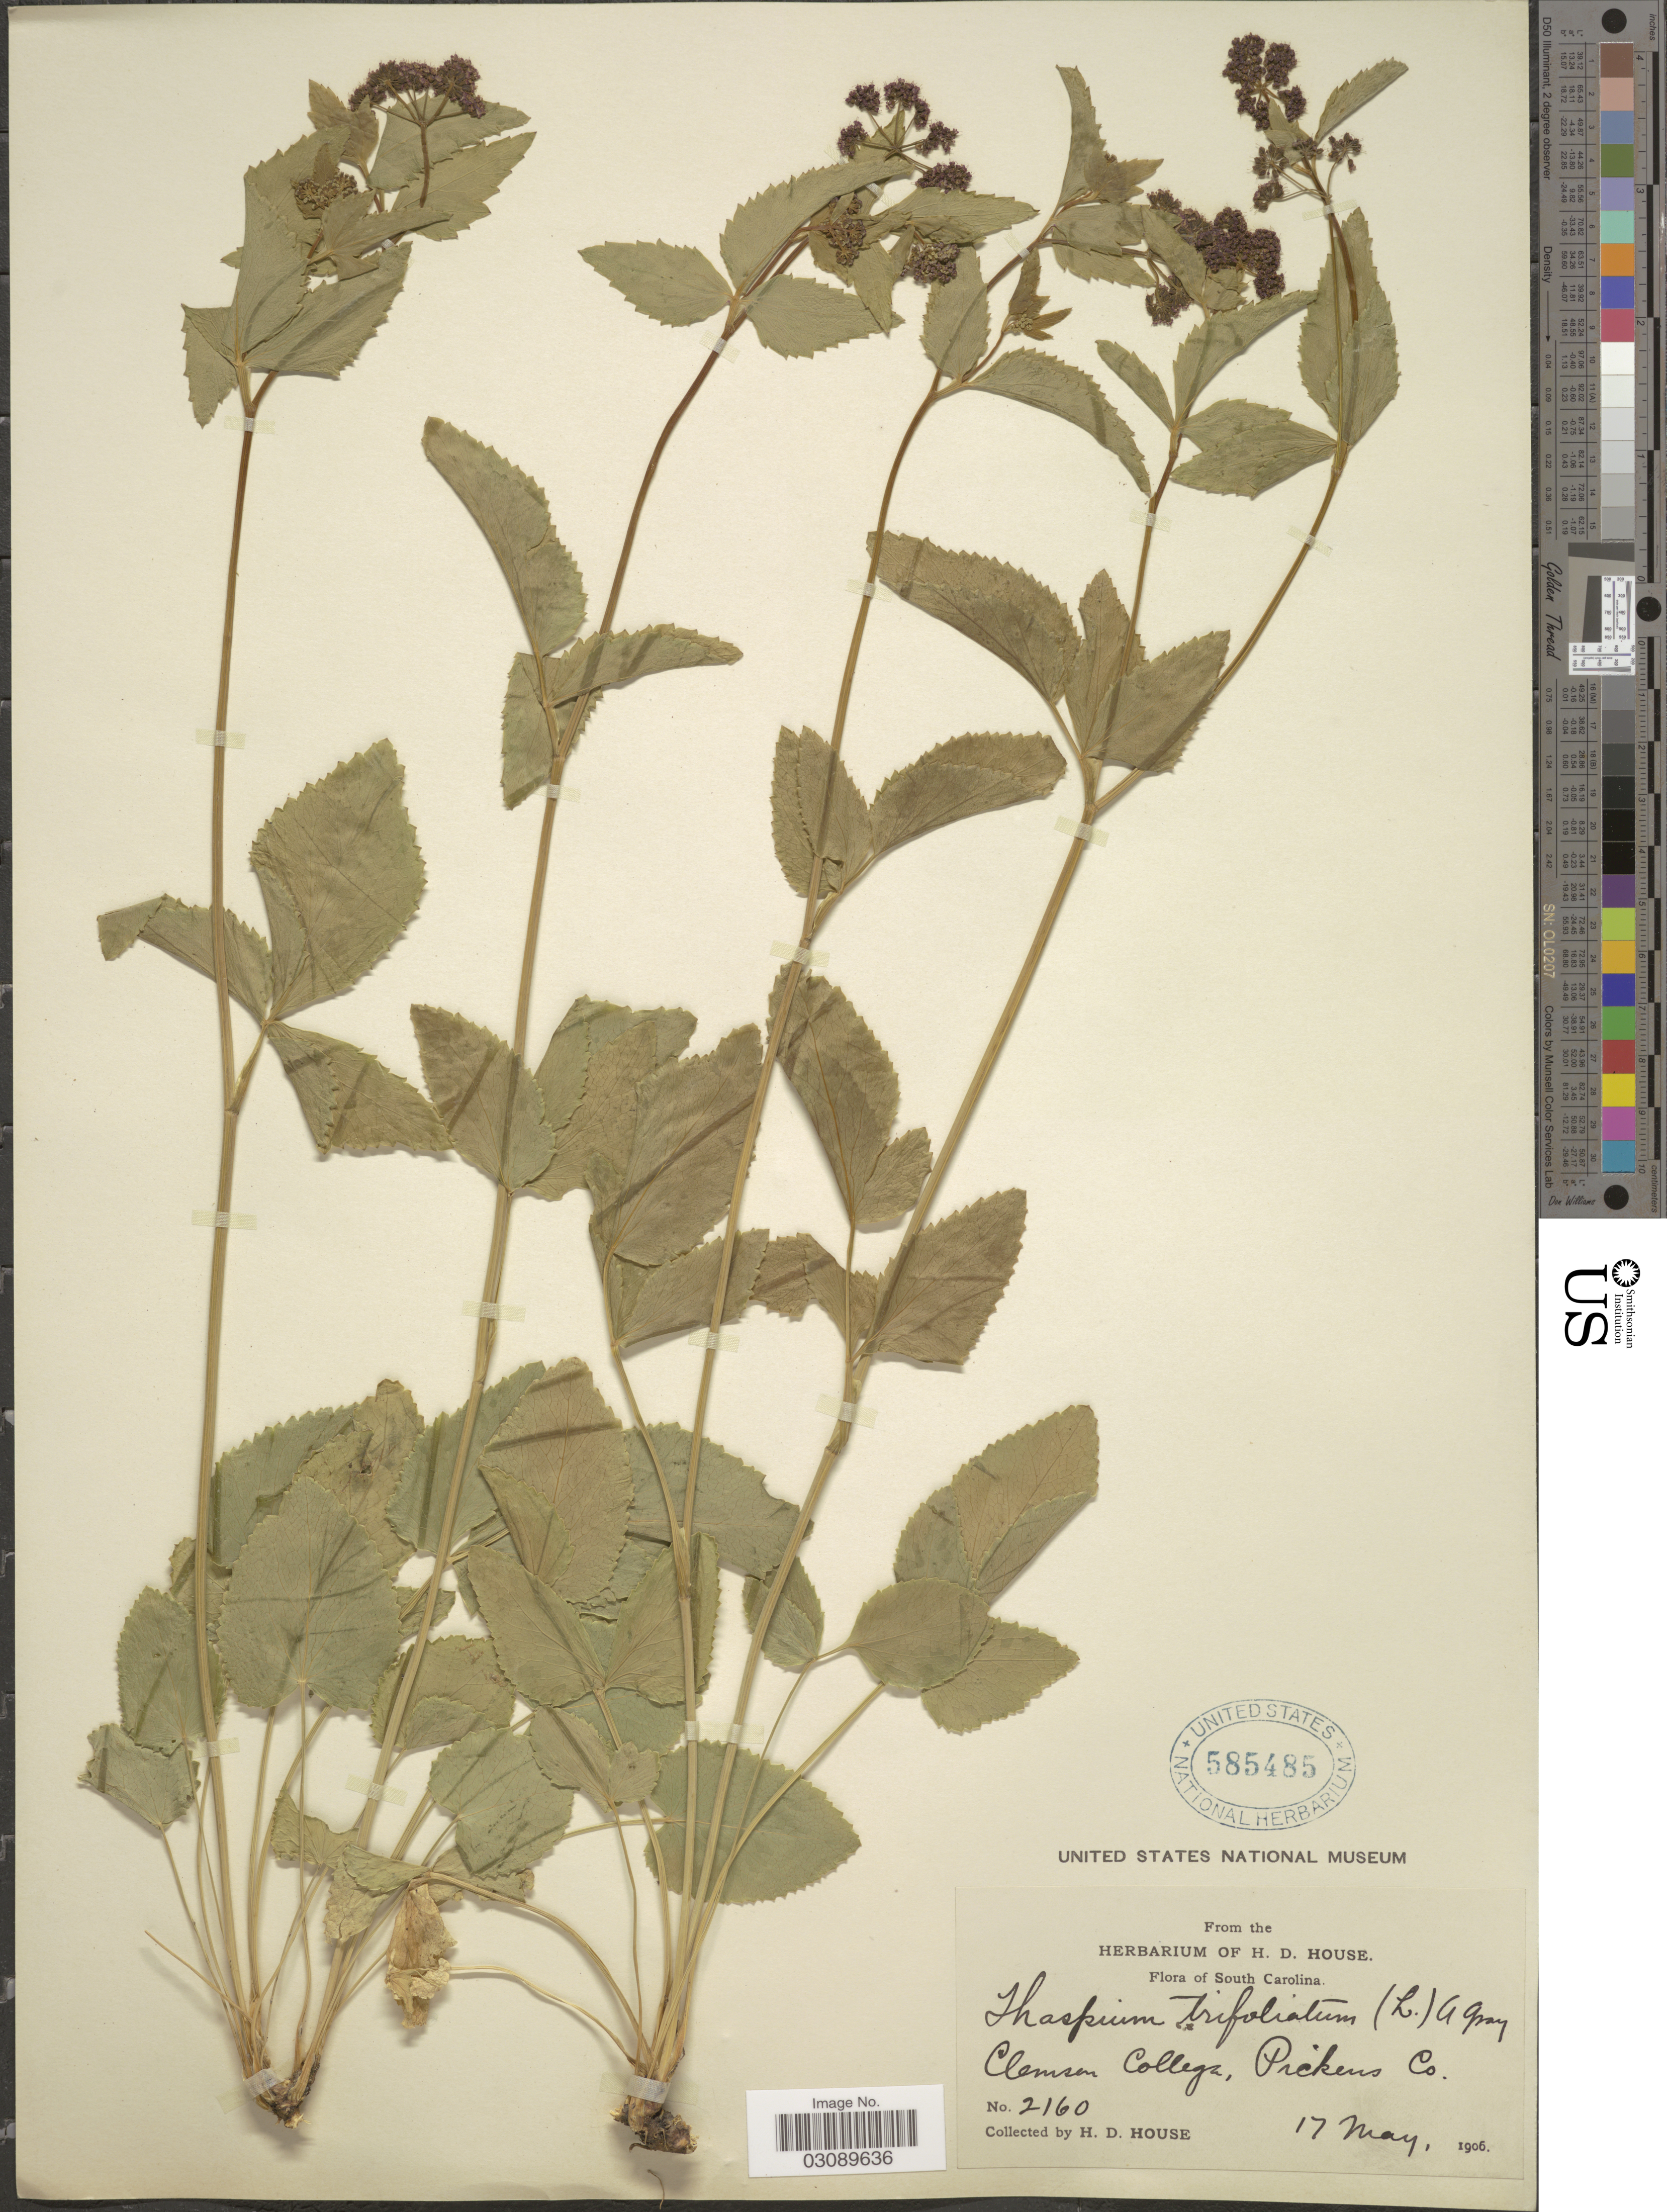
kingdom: Plantae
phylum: Tracheophyta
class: Magnoliopsida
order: Apiales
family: Apiaceae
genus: Thaspium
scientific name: Thaspium trifoliatum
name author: (L.) A. Gray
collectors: H. D. House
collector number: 2160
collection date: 1906-05-17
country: United States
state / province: South Carolina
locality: Clemson College, Pickens Co.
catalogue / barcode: US 585485